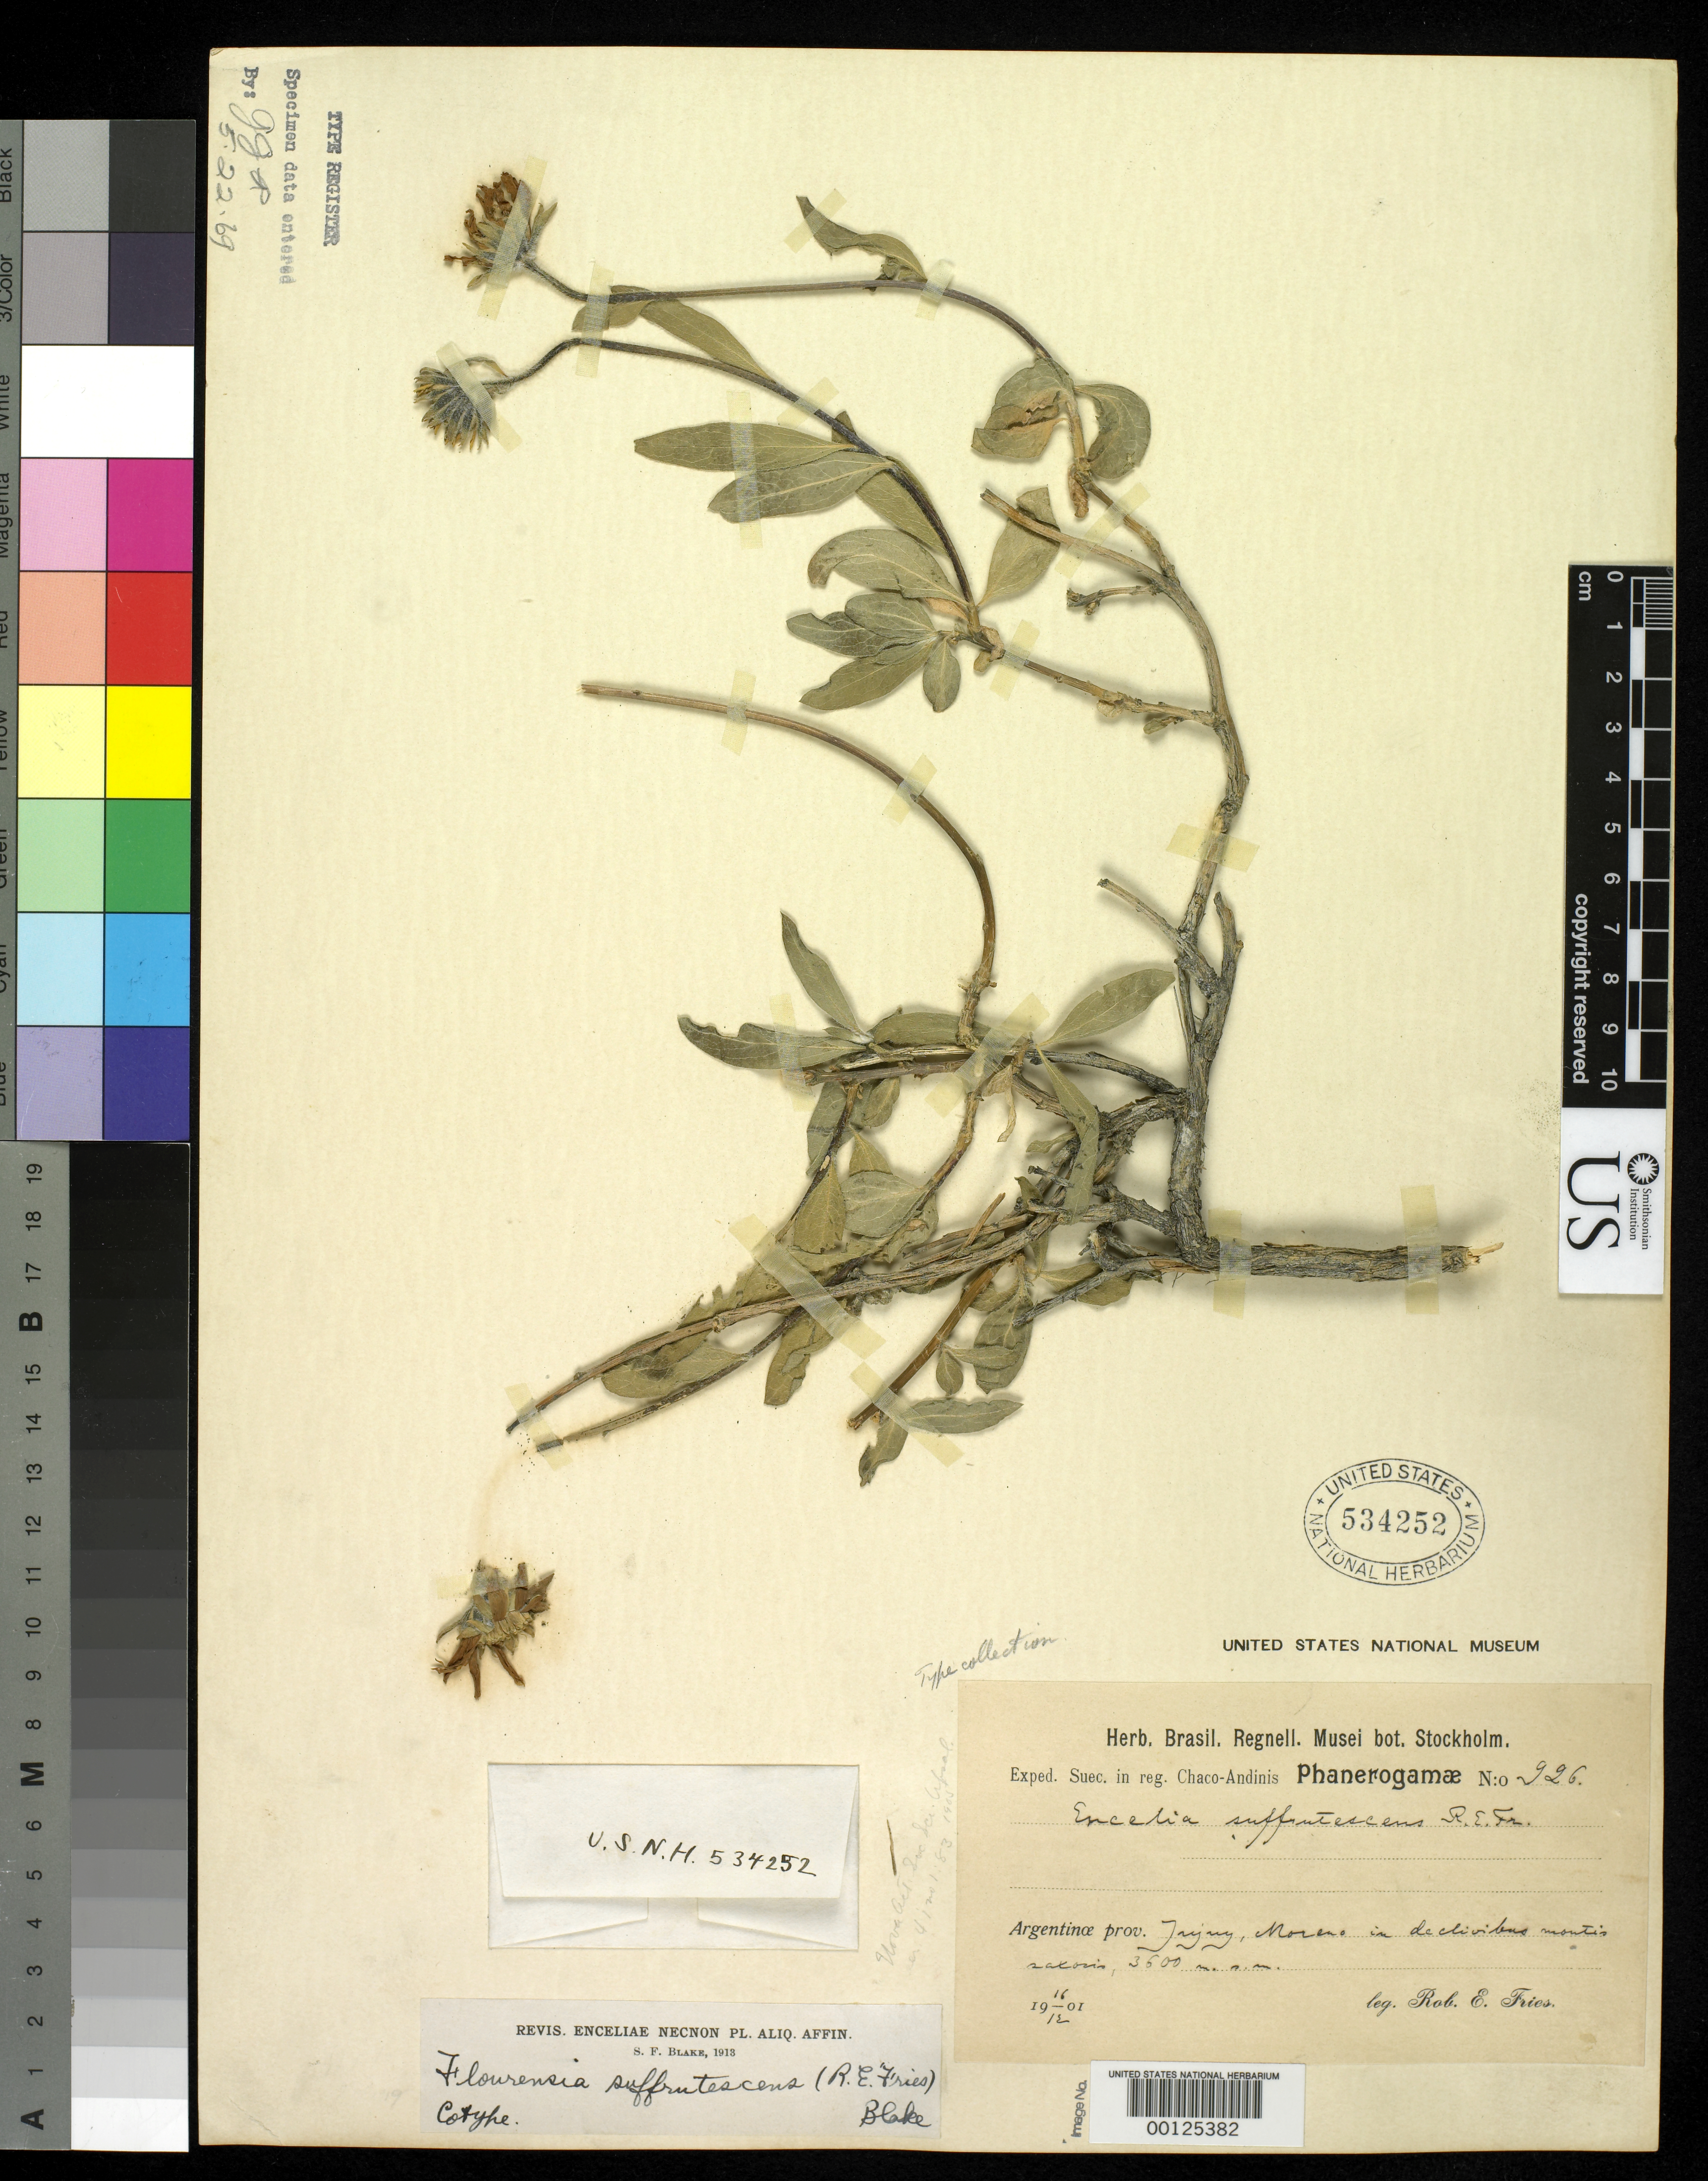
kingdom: Plantae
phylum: Tracheophyta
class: Magnoliopsida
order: Asterales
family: Asteraceae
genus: Encelia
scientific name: Encelia suffrutescens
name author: R.E. Fr.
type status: Type Collection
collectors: R. E. Fries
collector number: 926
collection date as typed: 16 Dec 1901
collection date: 1901-12-16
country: Argentina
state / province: Jujuy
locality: Moreno.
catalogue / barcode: US 534252